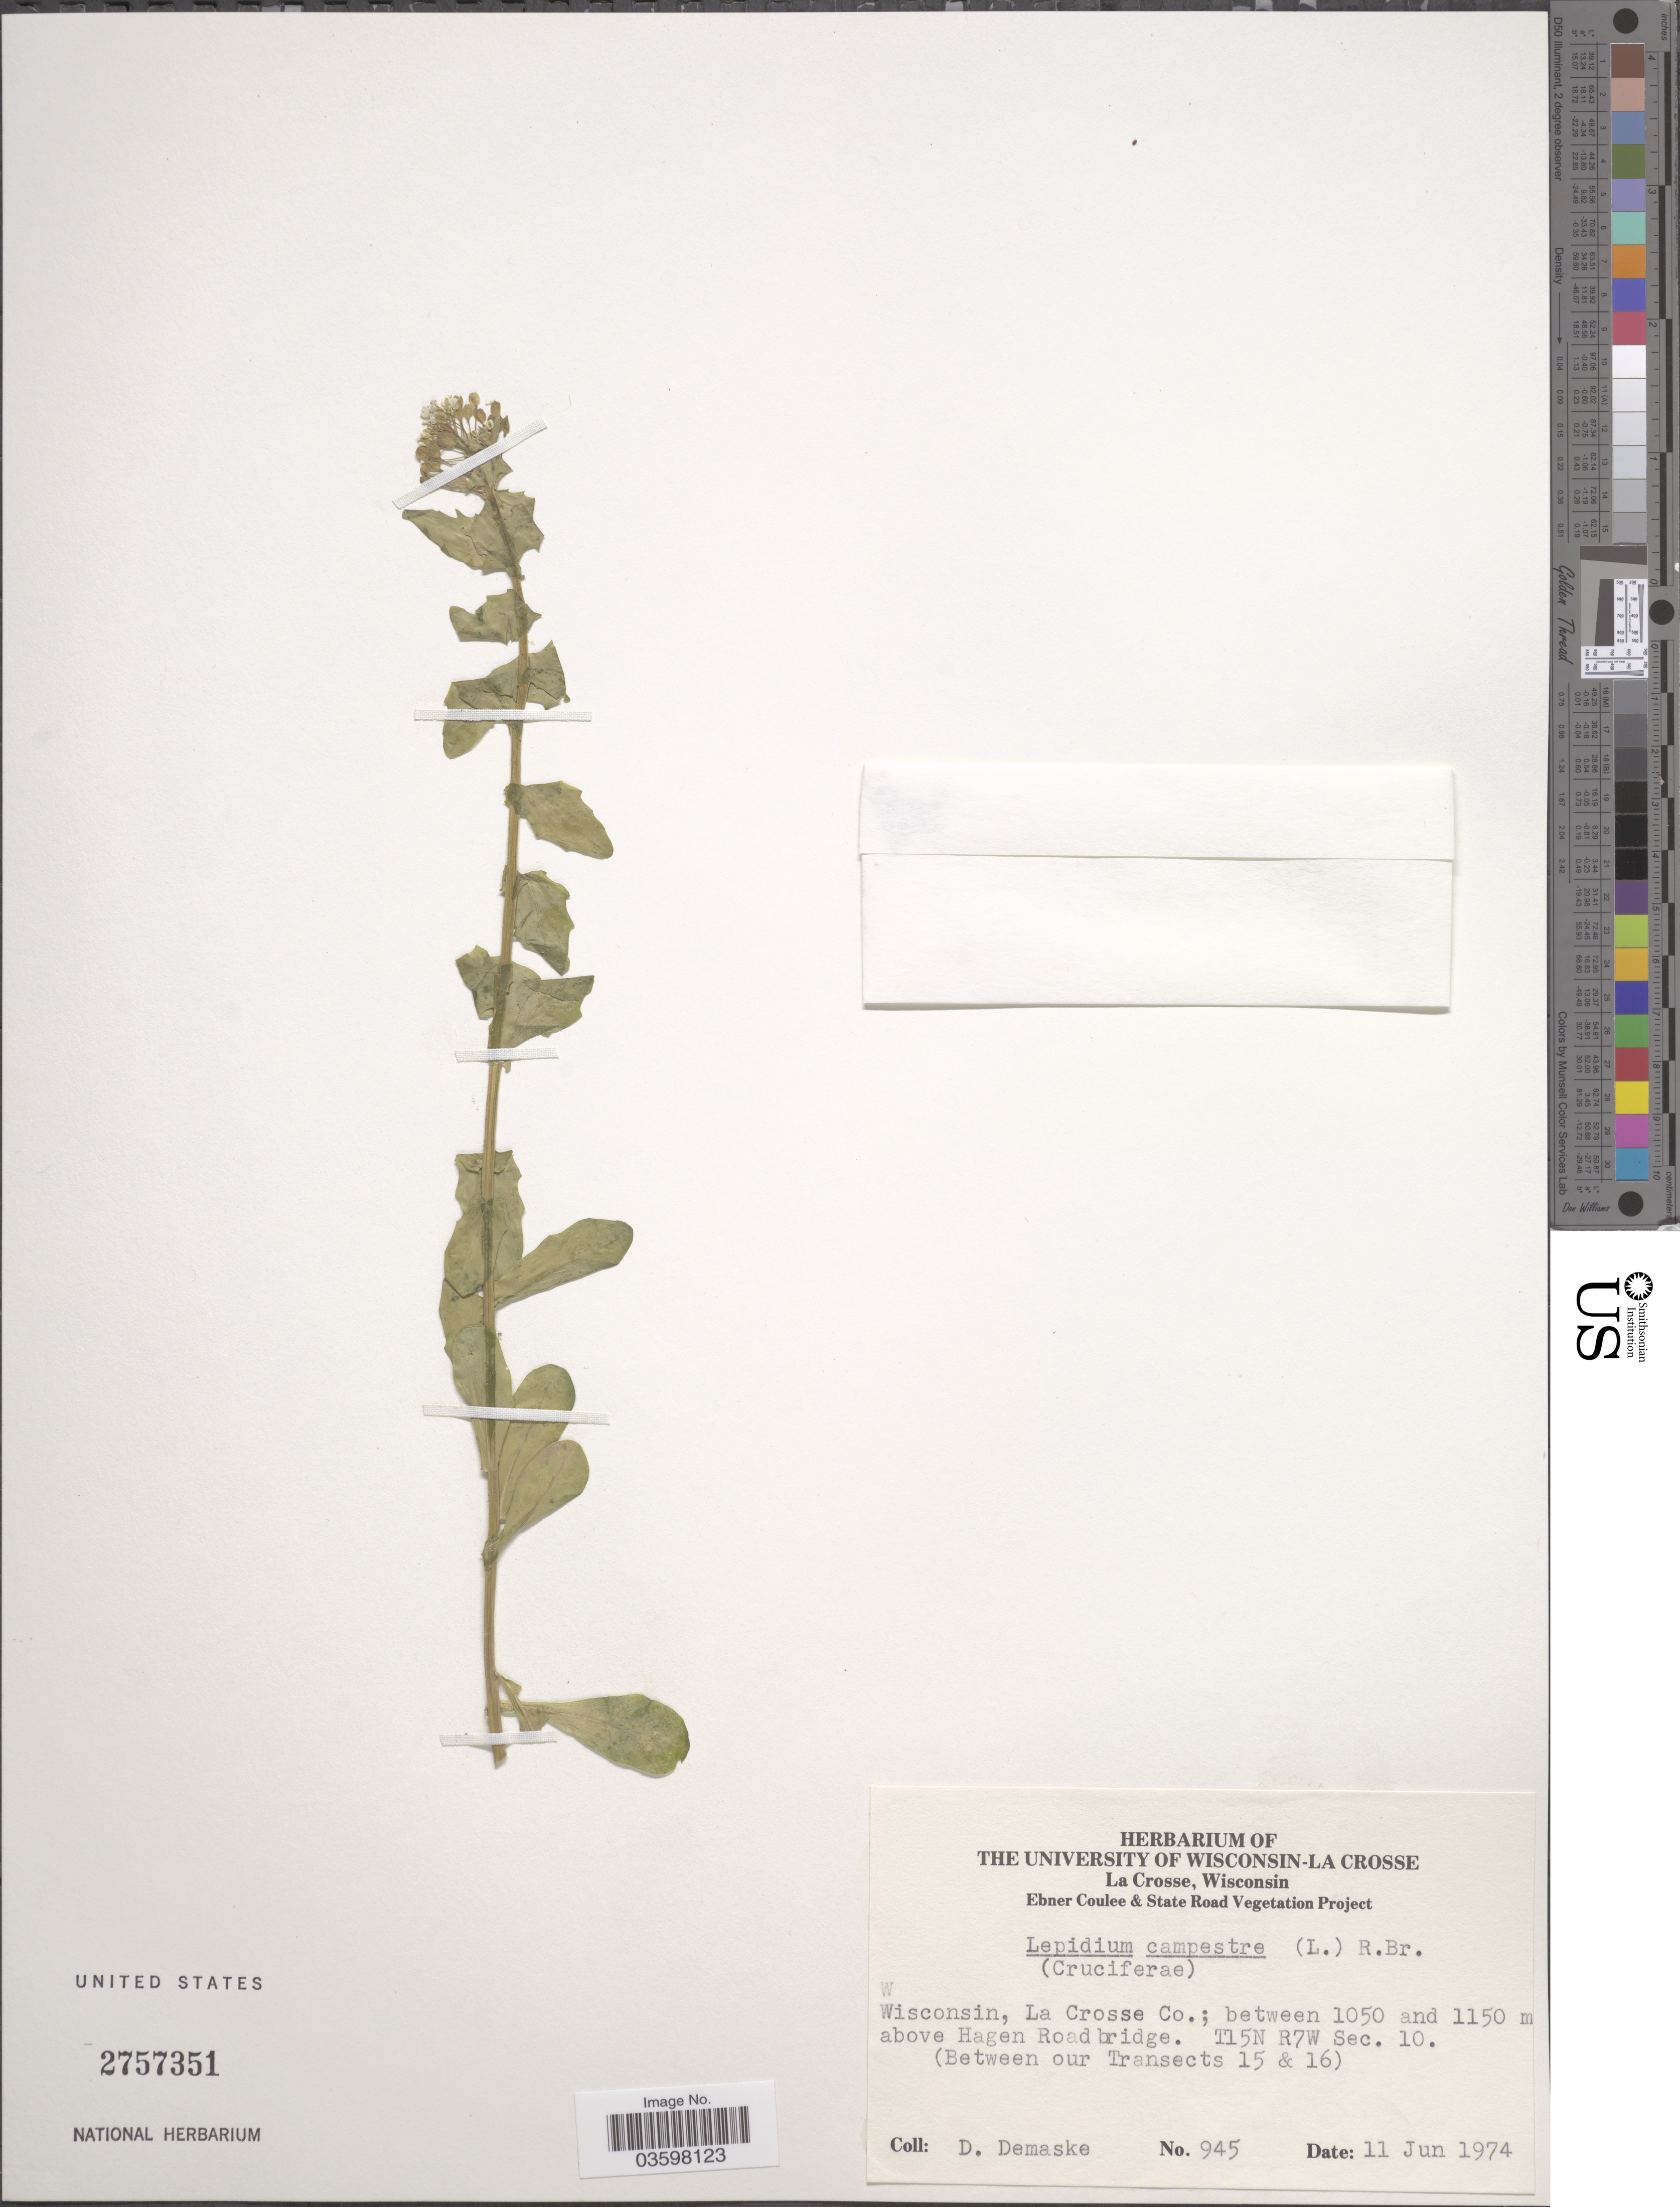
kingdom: Plantae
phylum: Tracheophyta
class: Magnoliopsida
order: Brassicales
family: Brassicaceae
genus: Lepidium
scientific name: Lepidium campestre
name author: (L.) W.T. Aiton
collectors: D. Demaske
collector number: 945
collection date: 1974-06-11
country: United States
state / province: Wisconsin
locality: Ebner Coulee & State Road. La Crosse Co.; between 1050 and 1150 m above Hagen Road bridge. T15N R7W Sec. 10. (Between our Transects 15 & 16).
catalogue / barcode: US 2757351